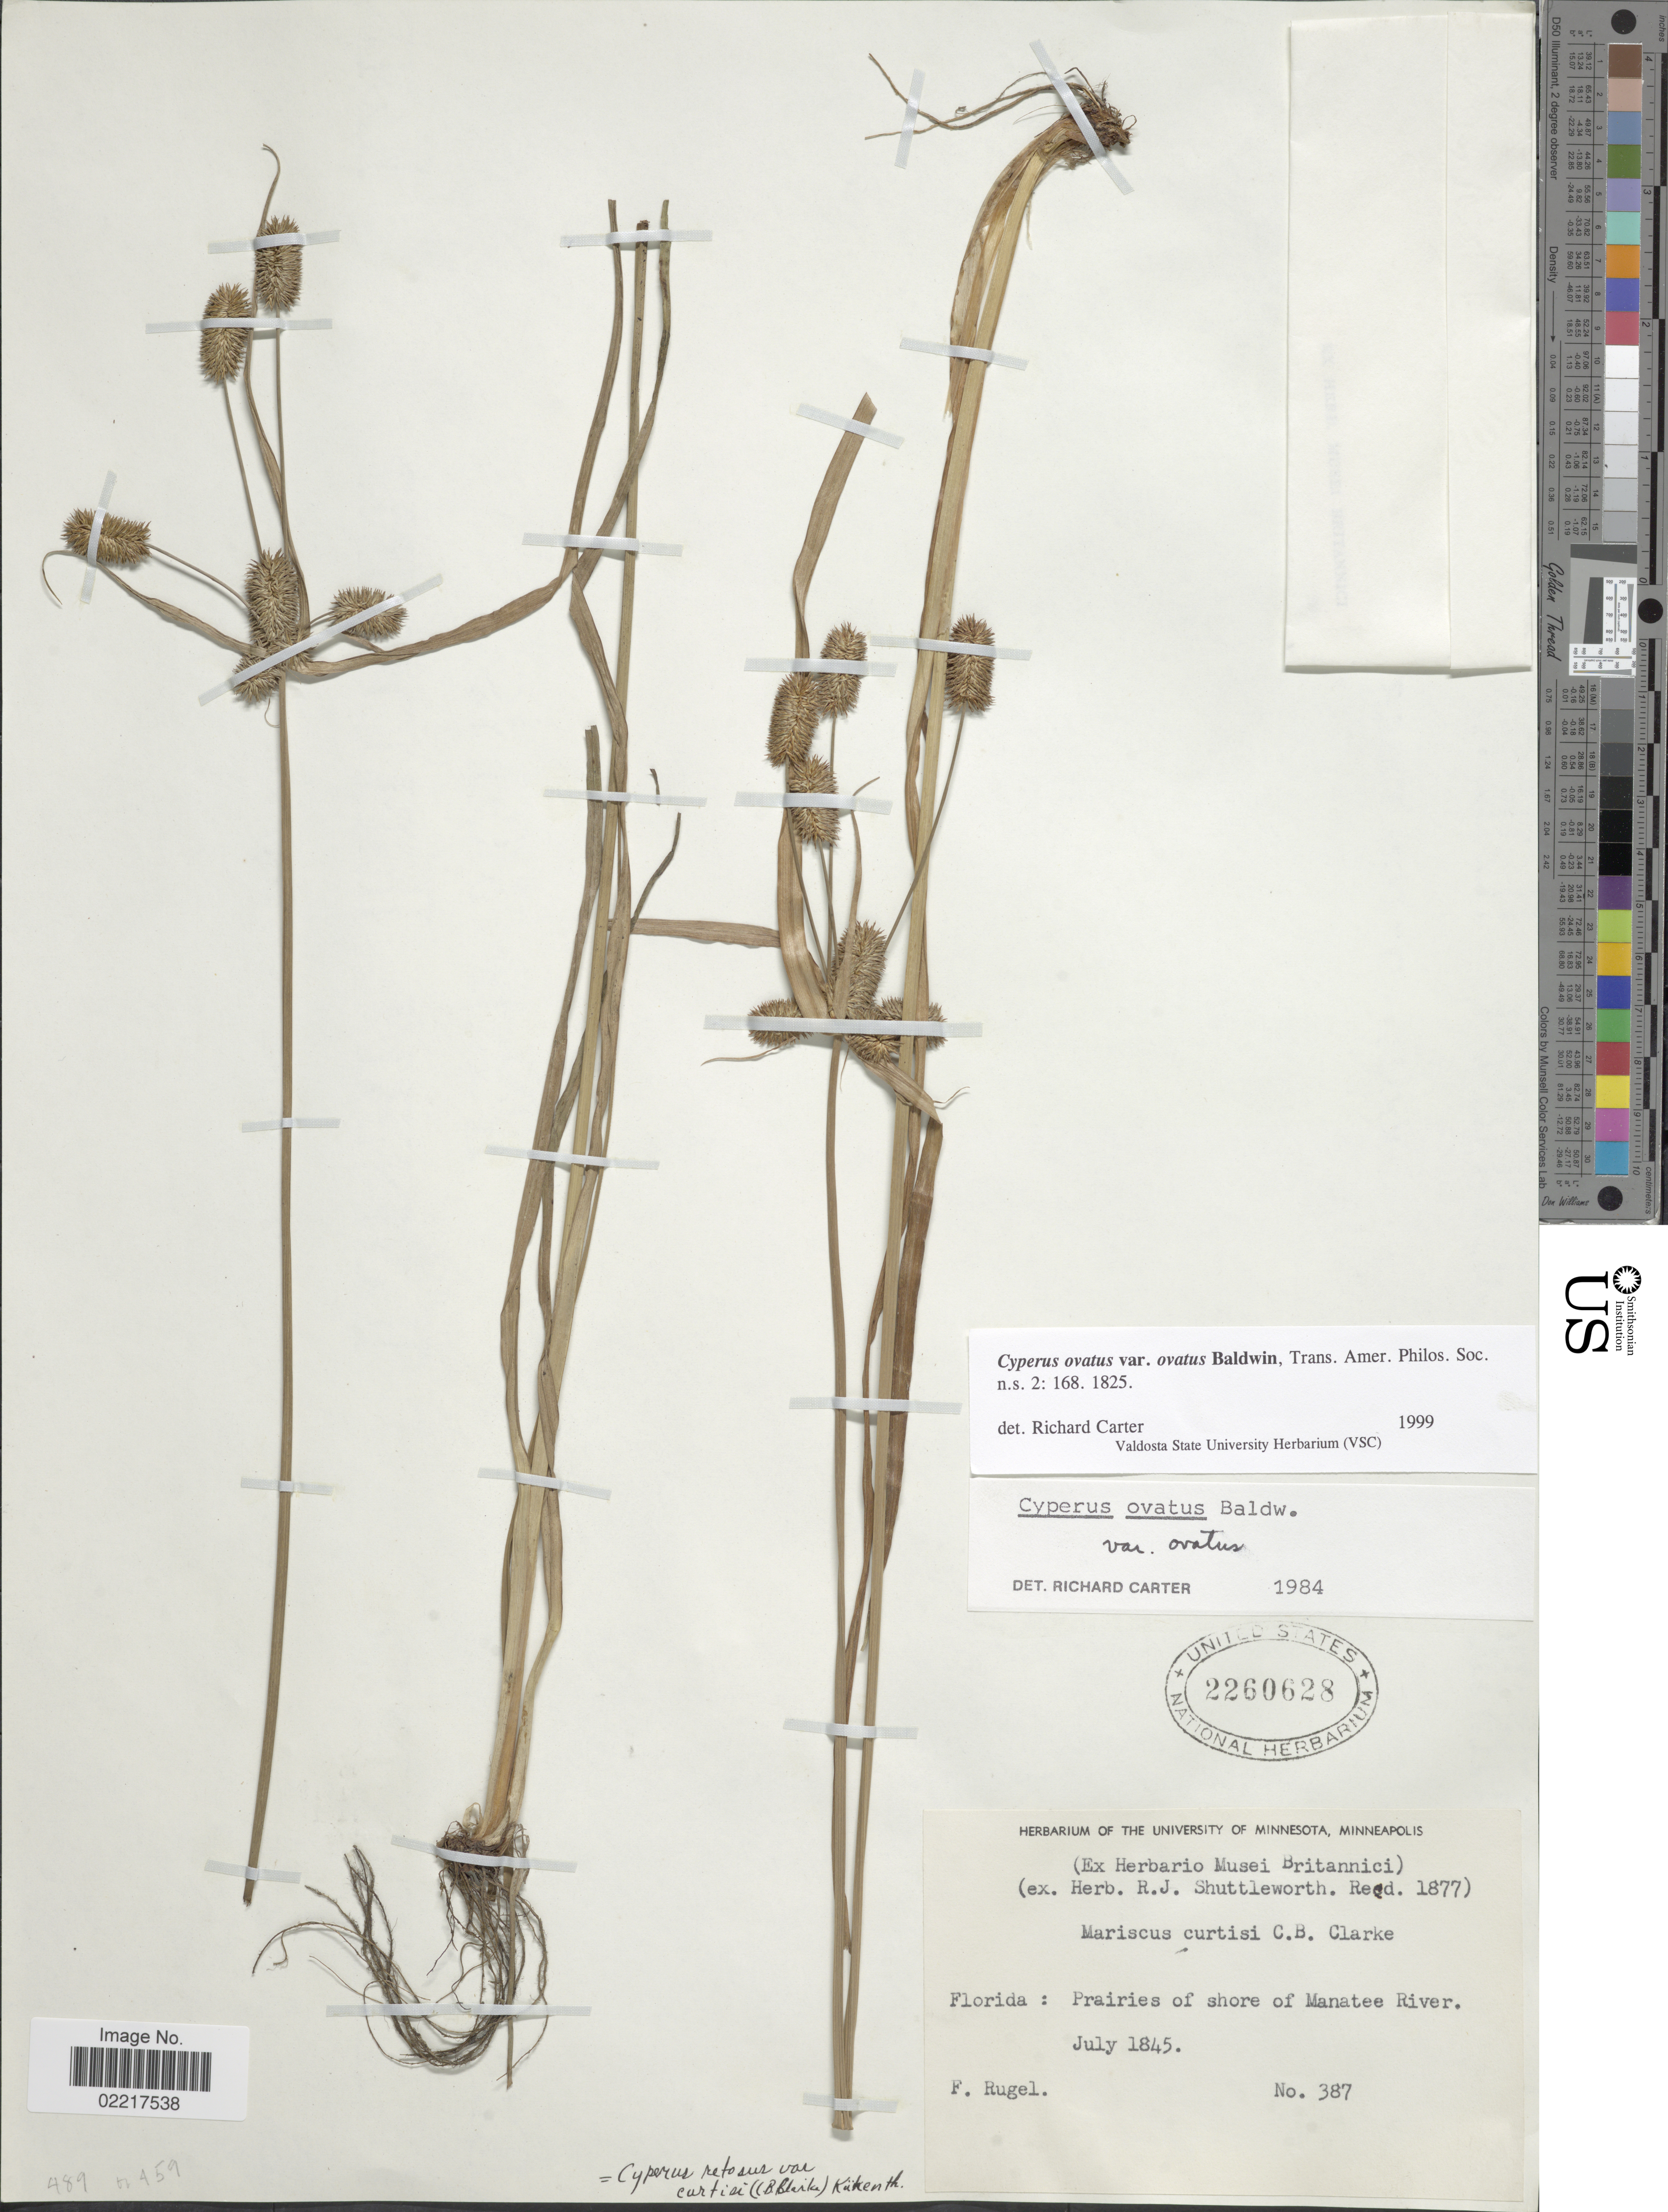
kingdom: Plantae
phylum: Tracheophyta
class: Liliopsida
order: Poales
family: Cyperaceae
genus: Cyperus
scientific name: Cyperus ovatus var. ovatus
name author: Baldwin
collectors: F. Rugel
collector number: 387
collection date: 1845-07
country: United States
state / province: Florida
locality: Prairies of shore of Manatee River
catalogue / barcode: US 2260628